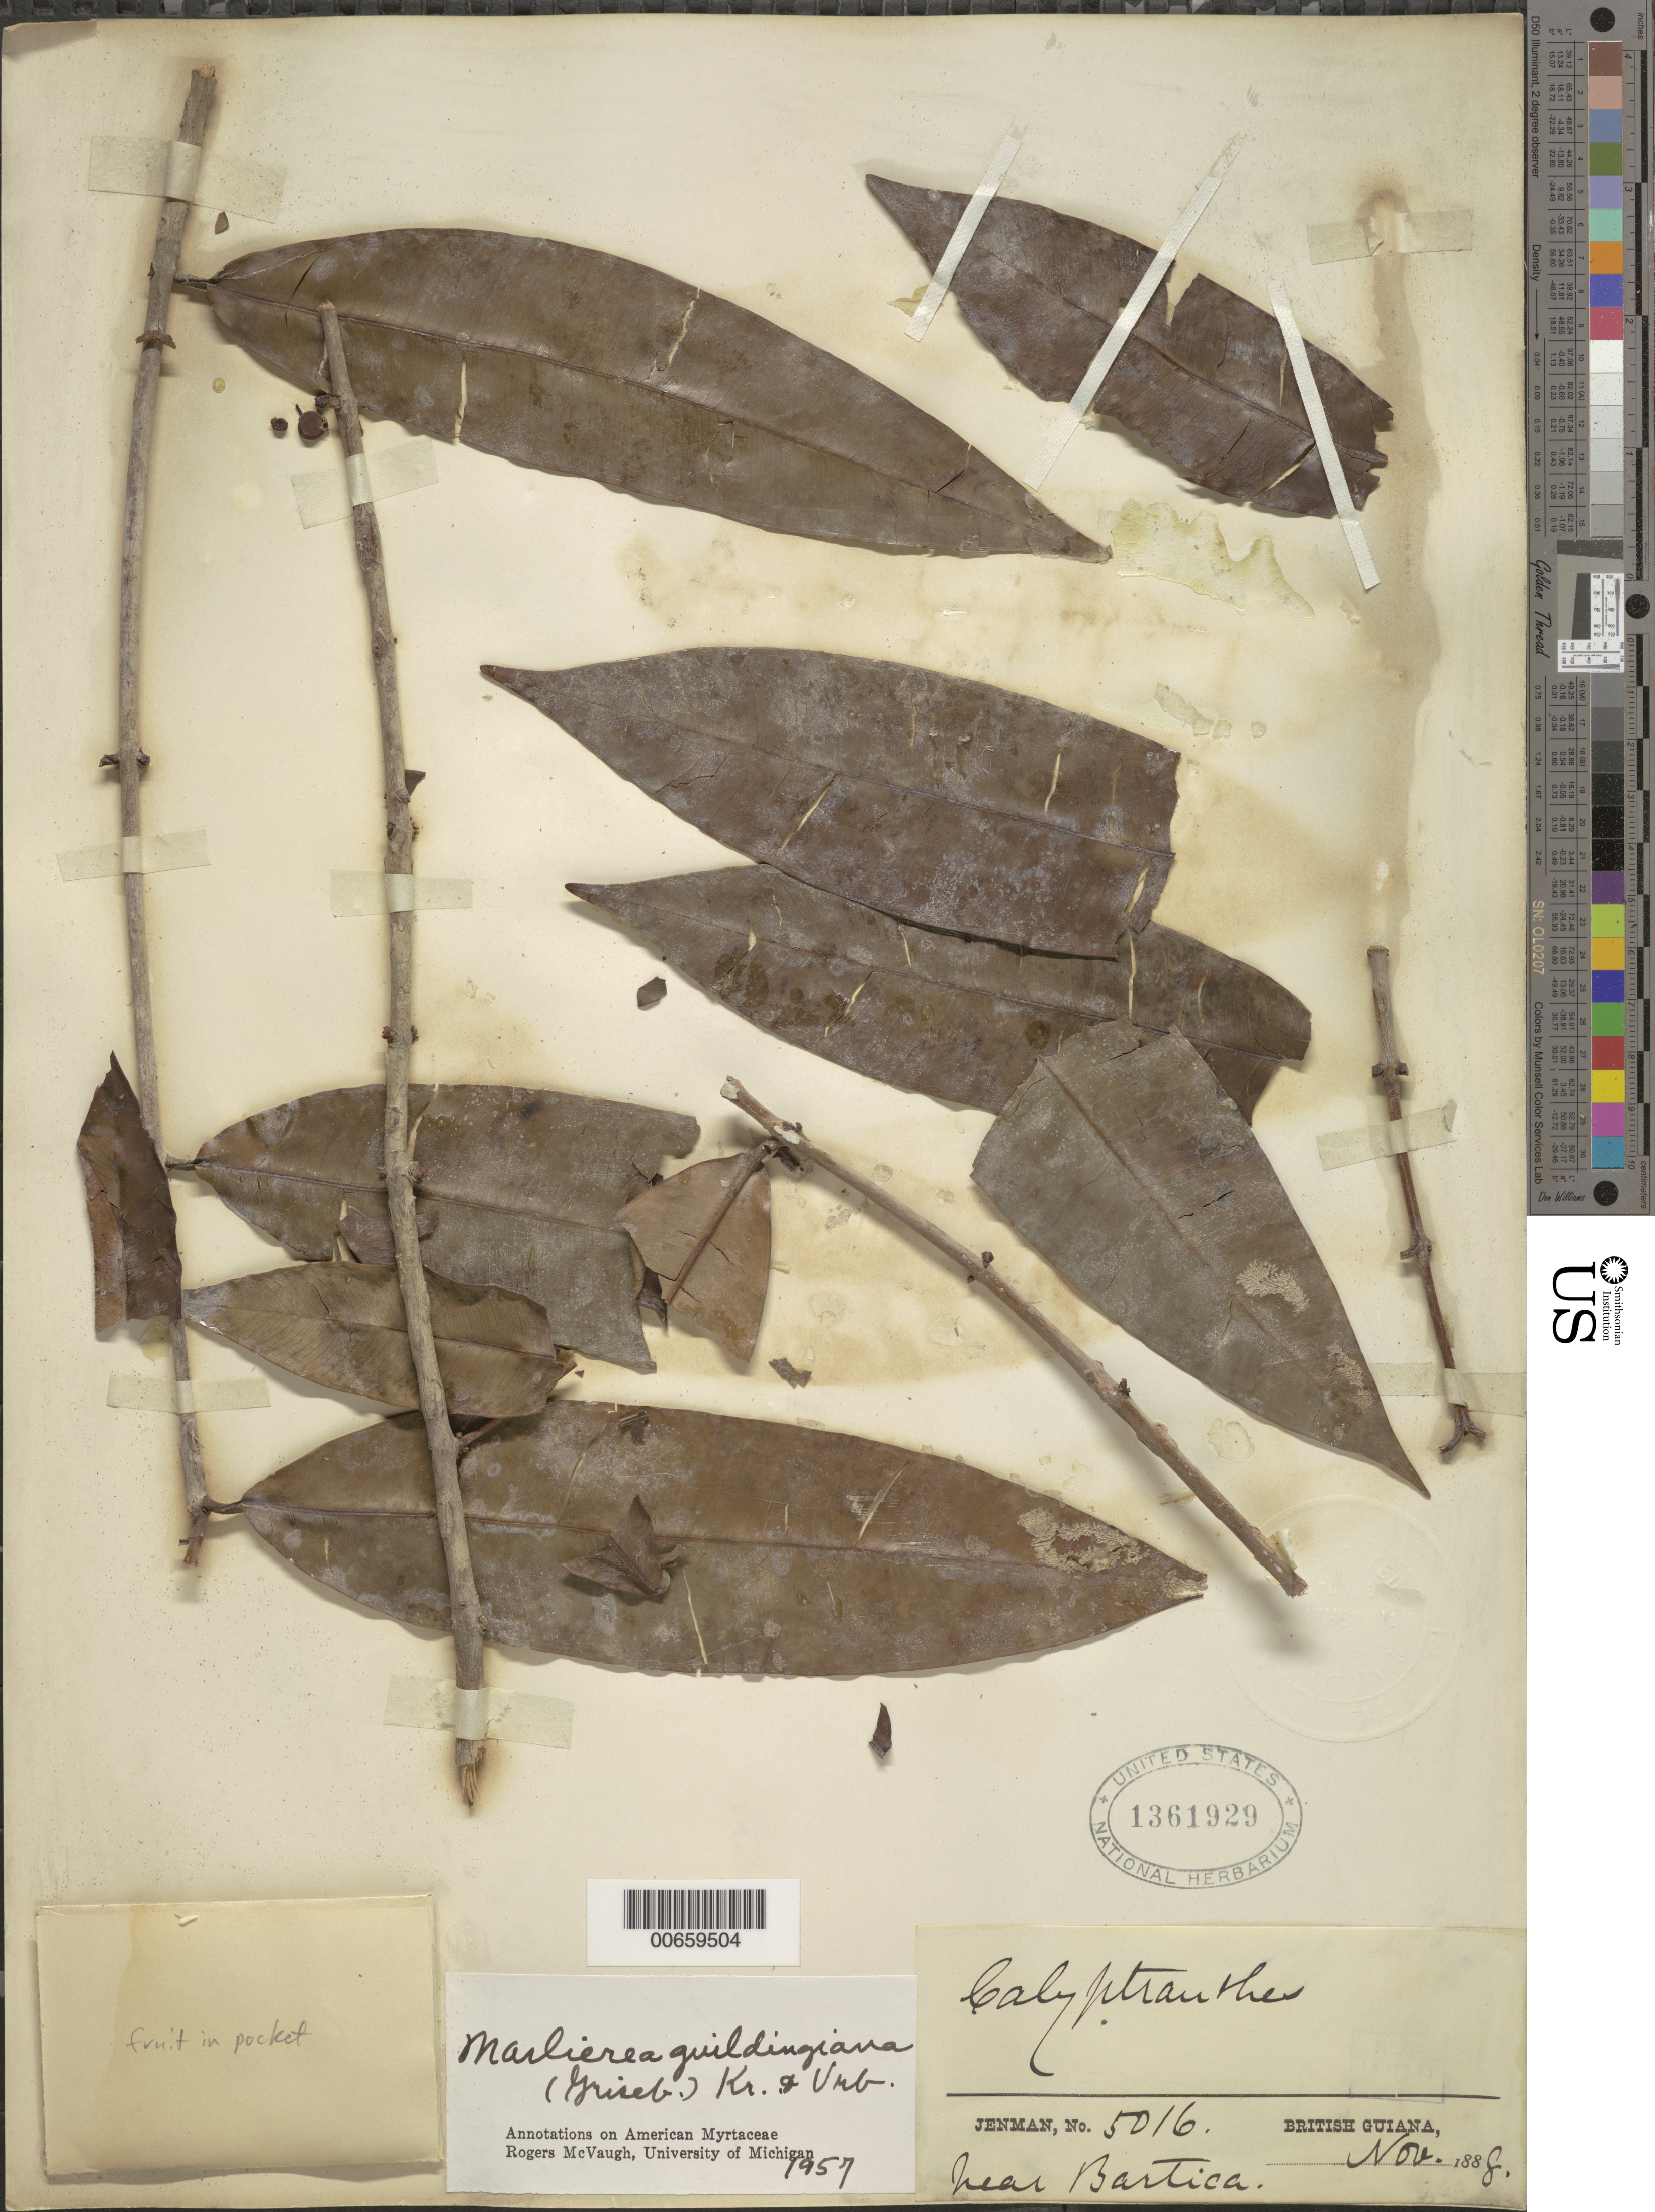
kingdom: Plantae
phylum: Tracheophyta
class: Magnoliopsida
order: Myrtales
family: Myrtaceae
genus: Marlierea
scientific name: Marlierea guildingiana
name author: (Griseb.) Krug & Urb.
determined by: McVaugh, R.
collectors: G. S. Jenman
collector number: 5016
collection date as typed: November 1888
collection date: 1888-11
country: Guyana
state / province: Cuyuni-Mazaruni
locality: Bartica, vic., on the Essequibo River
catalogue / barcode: US 1361929